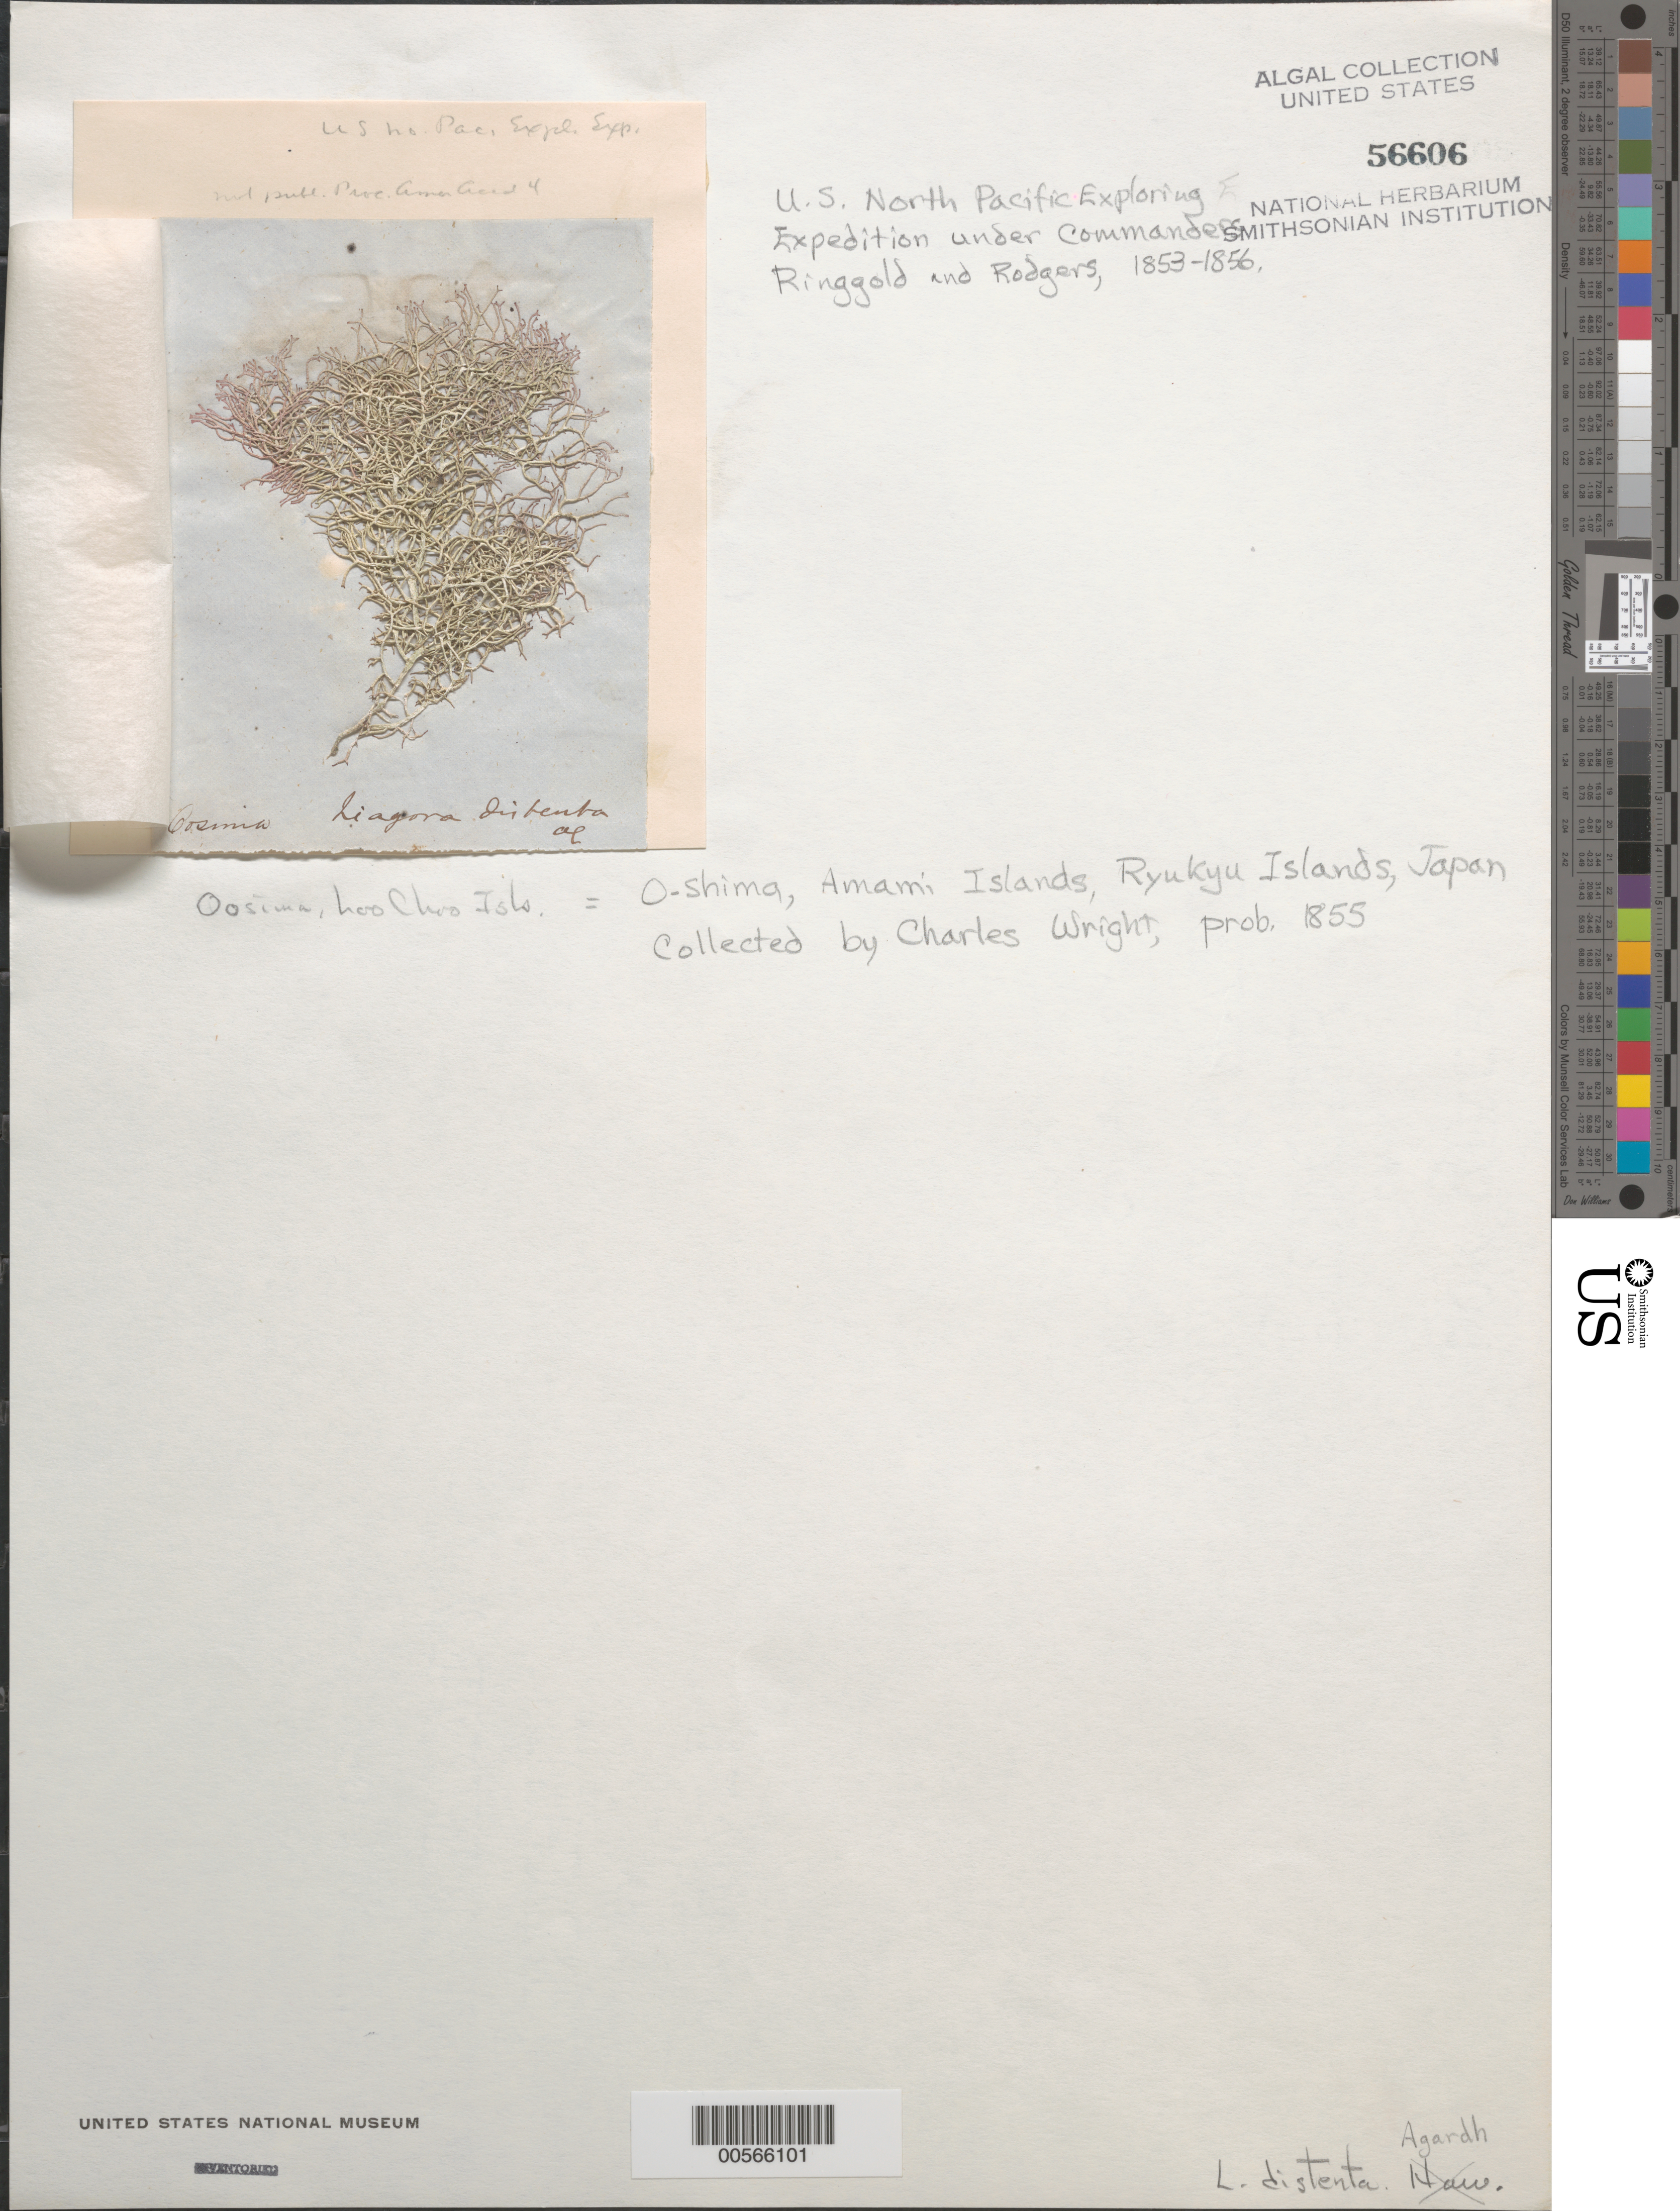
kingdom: Plantae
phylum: Rhodophyta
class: Florideophyceae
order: Nemaliales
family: Liagoraceae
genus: Liagora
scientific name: Liagora distenta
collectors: C. Wright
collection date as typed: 1855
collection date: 1855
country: Japan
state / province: Kagosima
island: Amami Oshima (Oosima)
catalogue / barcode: US 56606